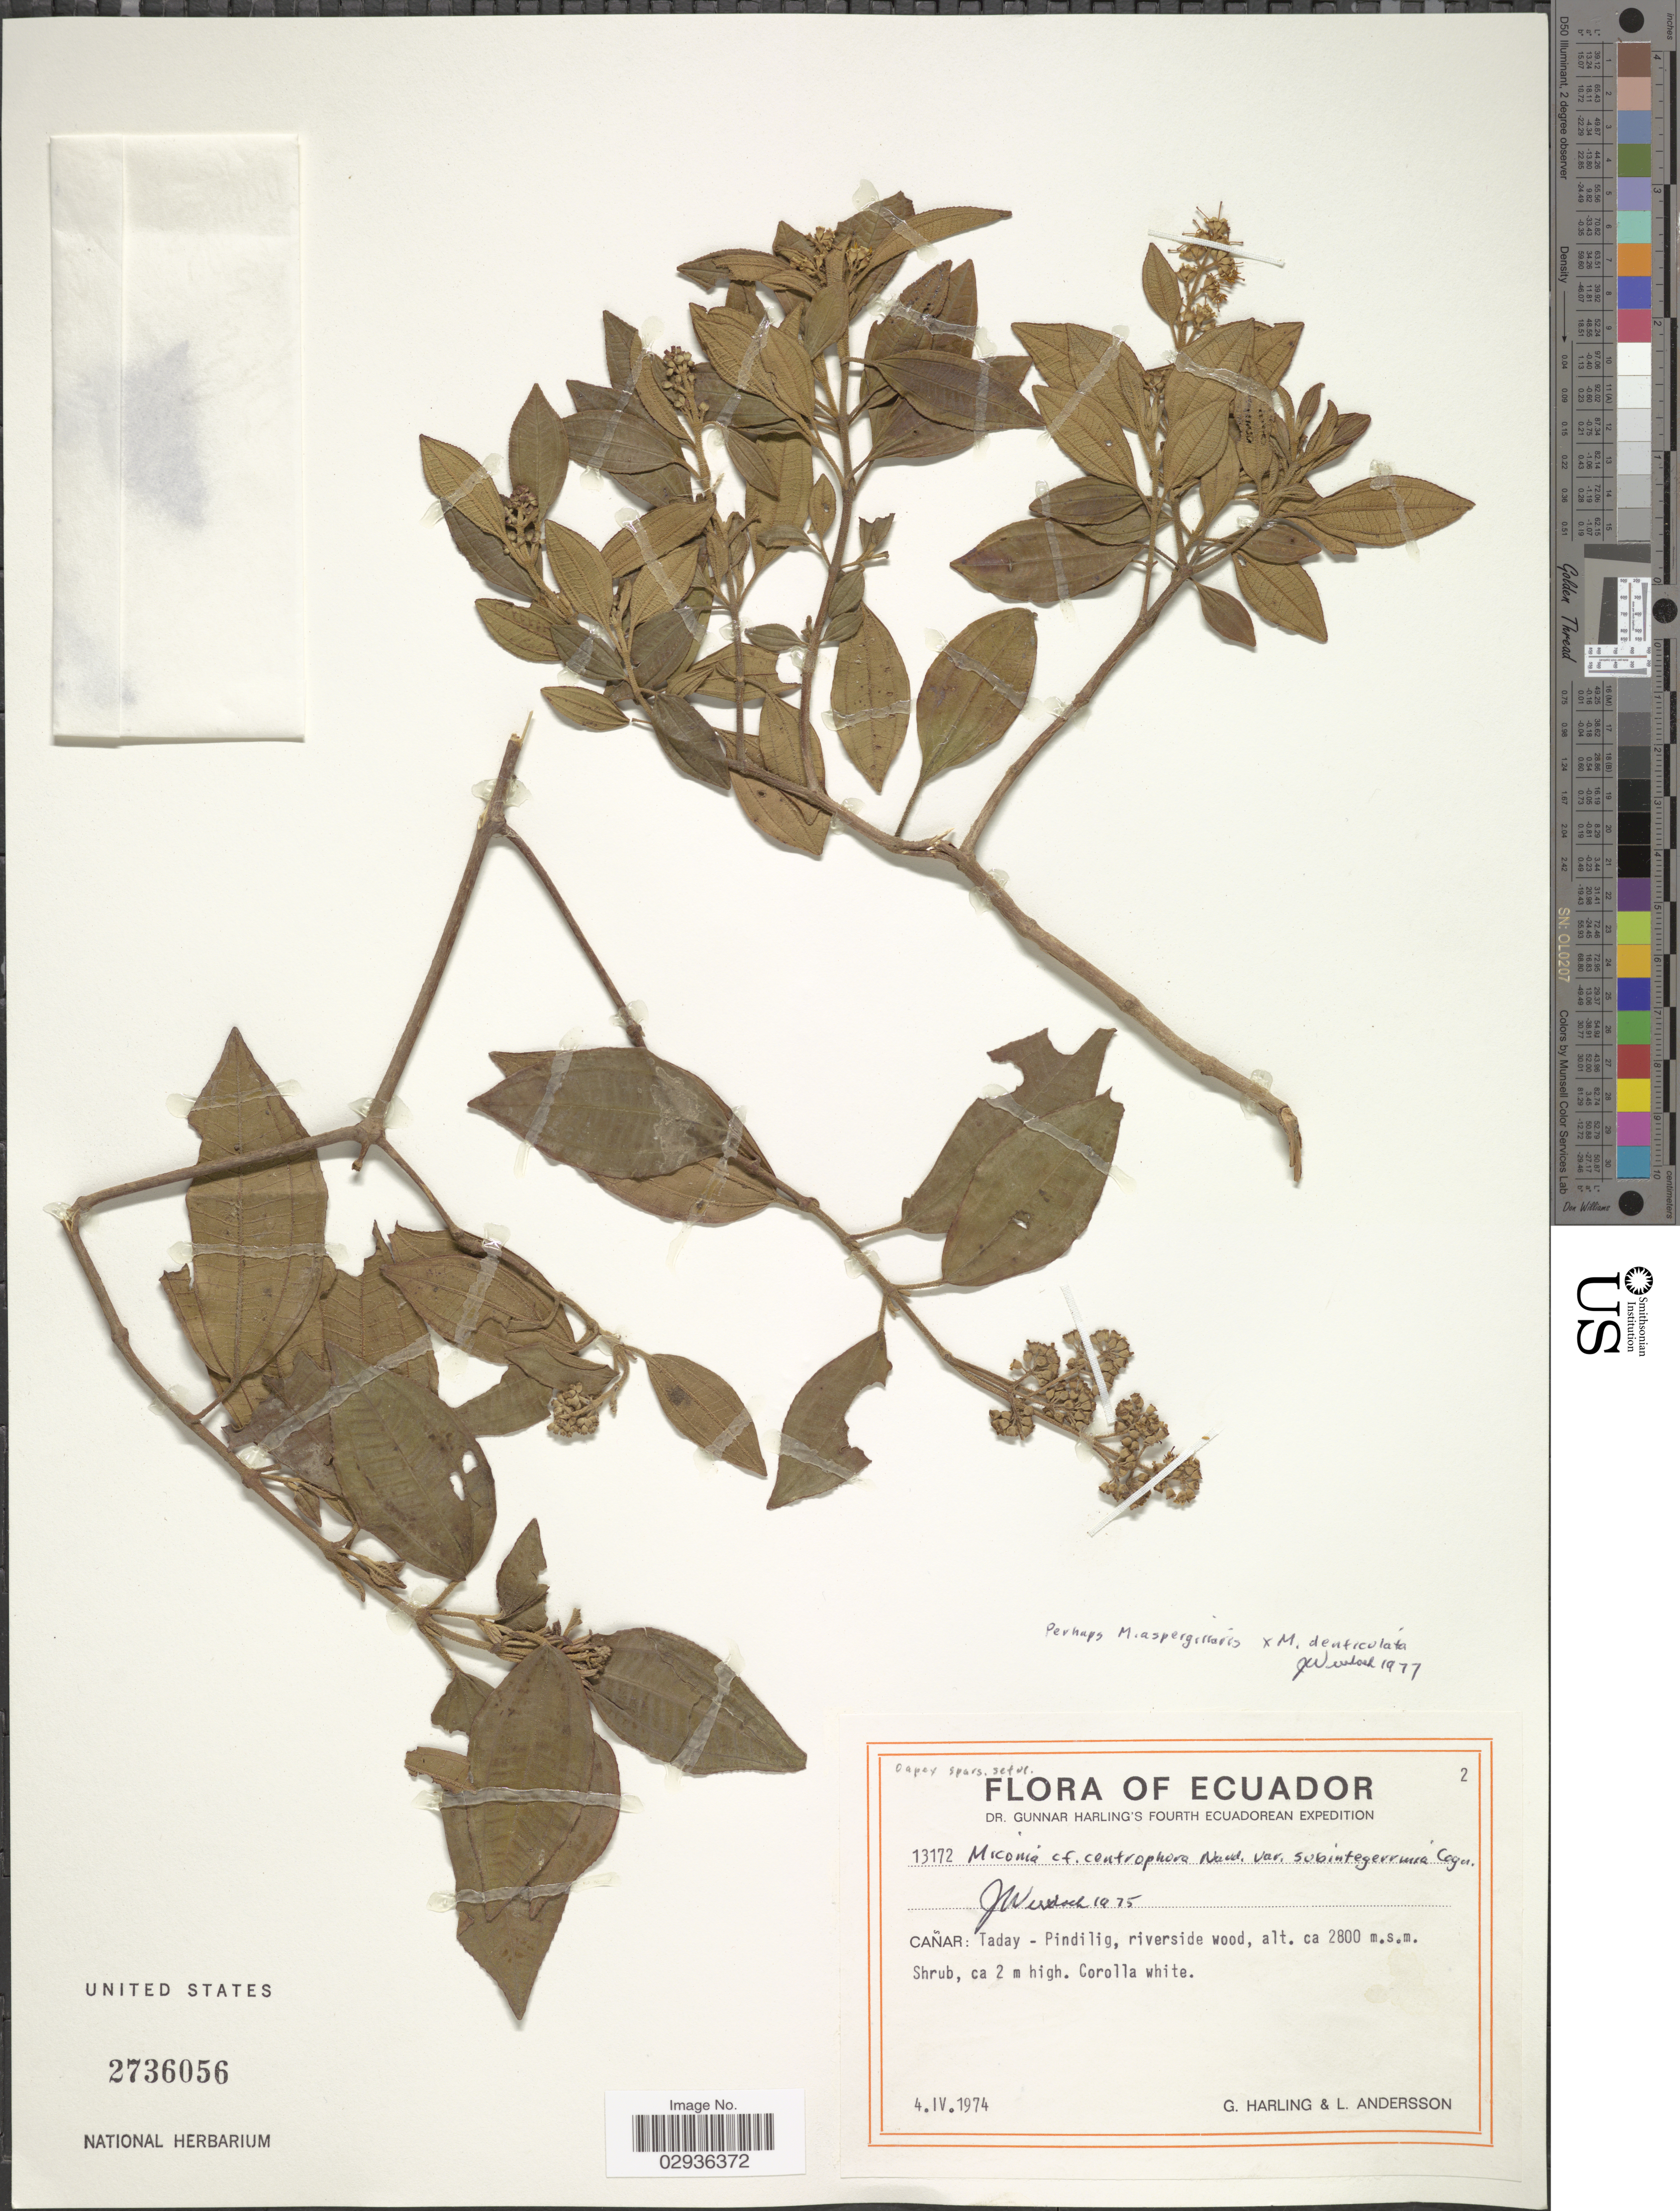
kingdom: Plantae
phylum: Tracheophyta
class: Magnoliopsida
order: Myrtales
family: Melastomataceae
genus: Miconia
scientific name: Miconia aspergillaris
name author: (Bonpl.) Naudin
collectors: G. Harling & L. Andersson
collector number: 13172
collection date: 1974-04-04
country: Ecuador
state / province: Cañar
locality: Taday - Pindilig.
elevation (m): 2800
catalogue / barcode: US 2736056